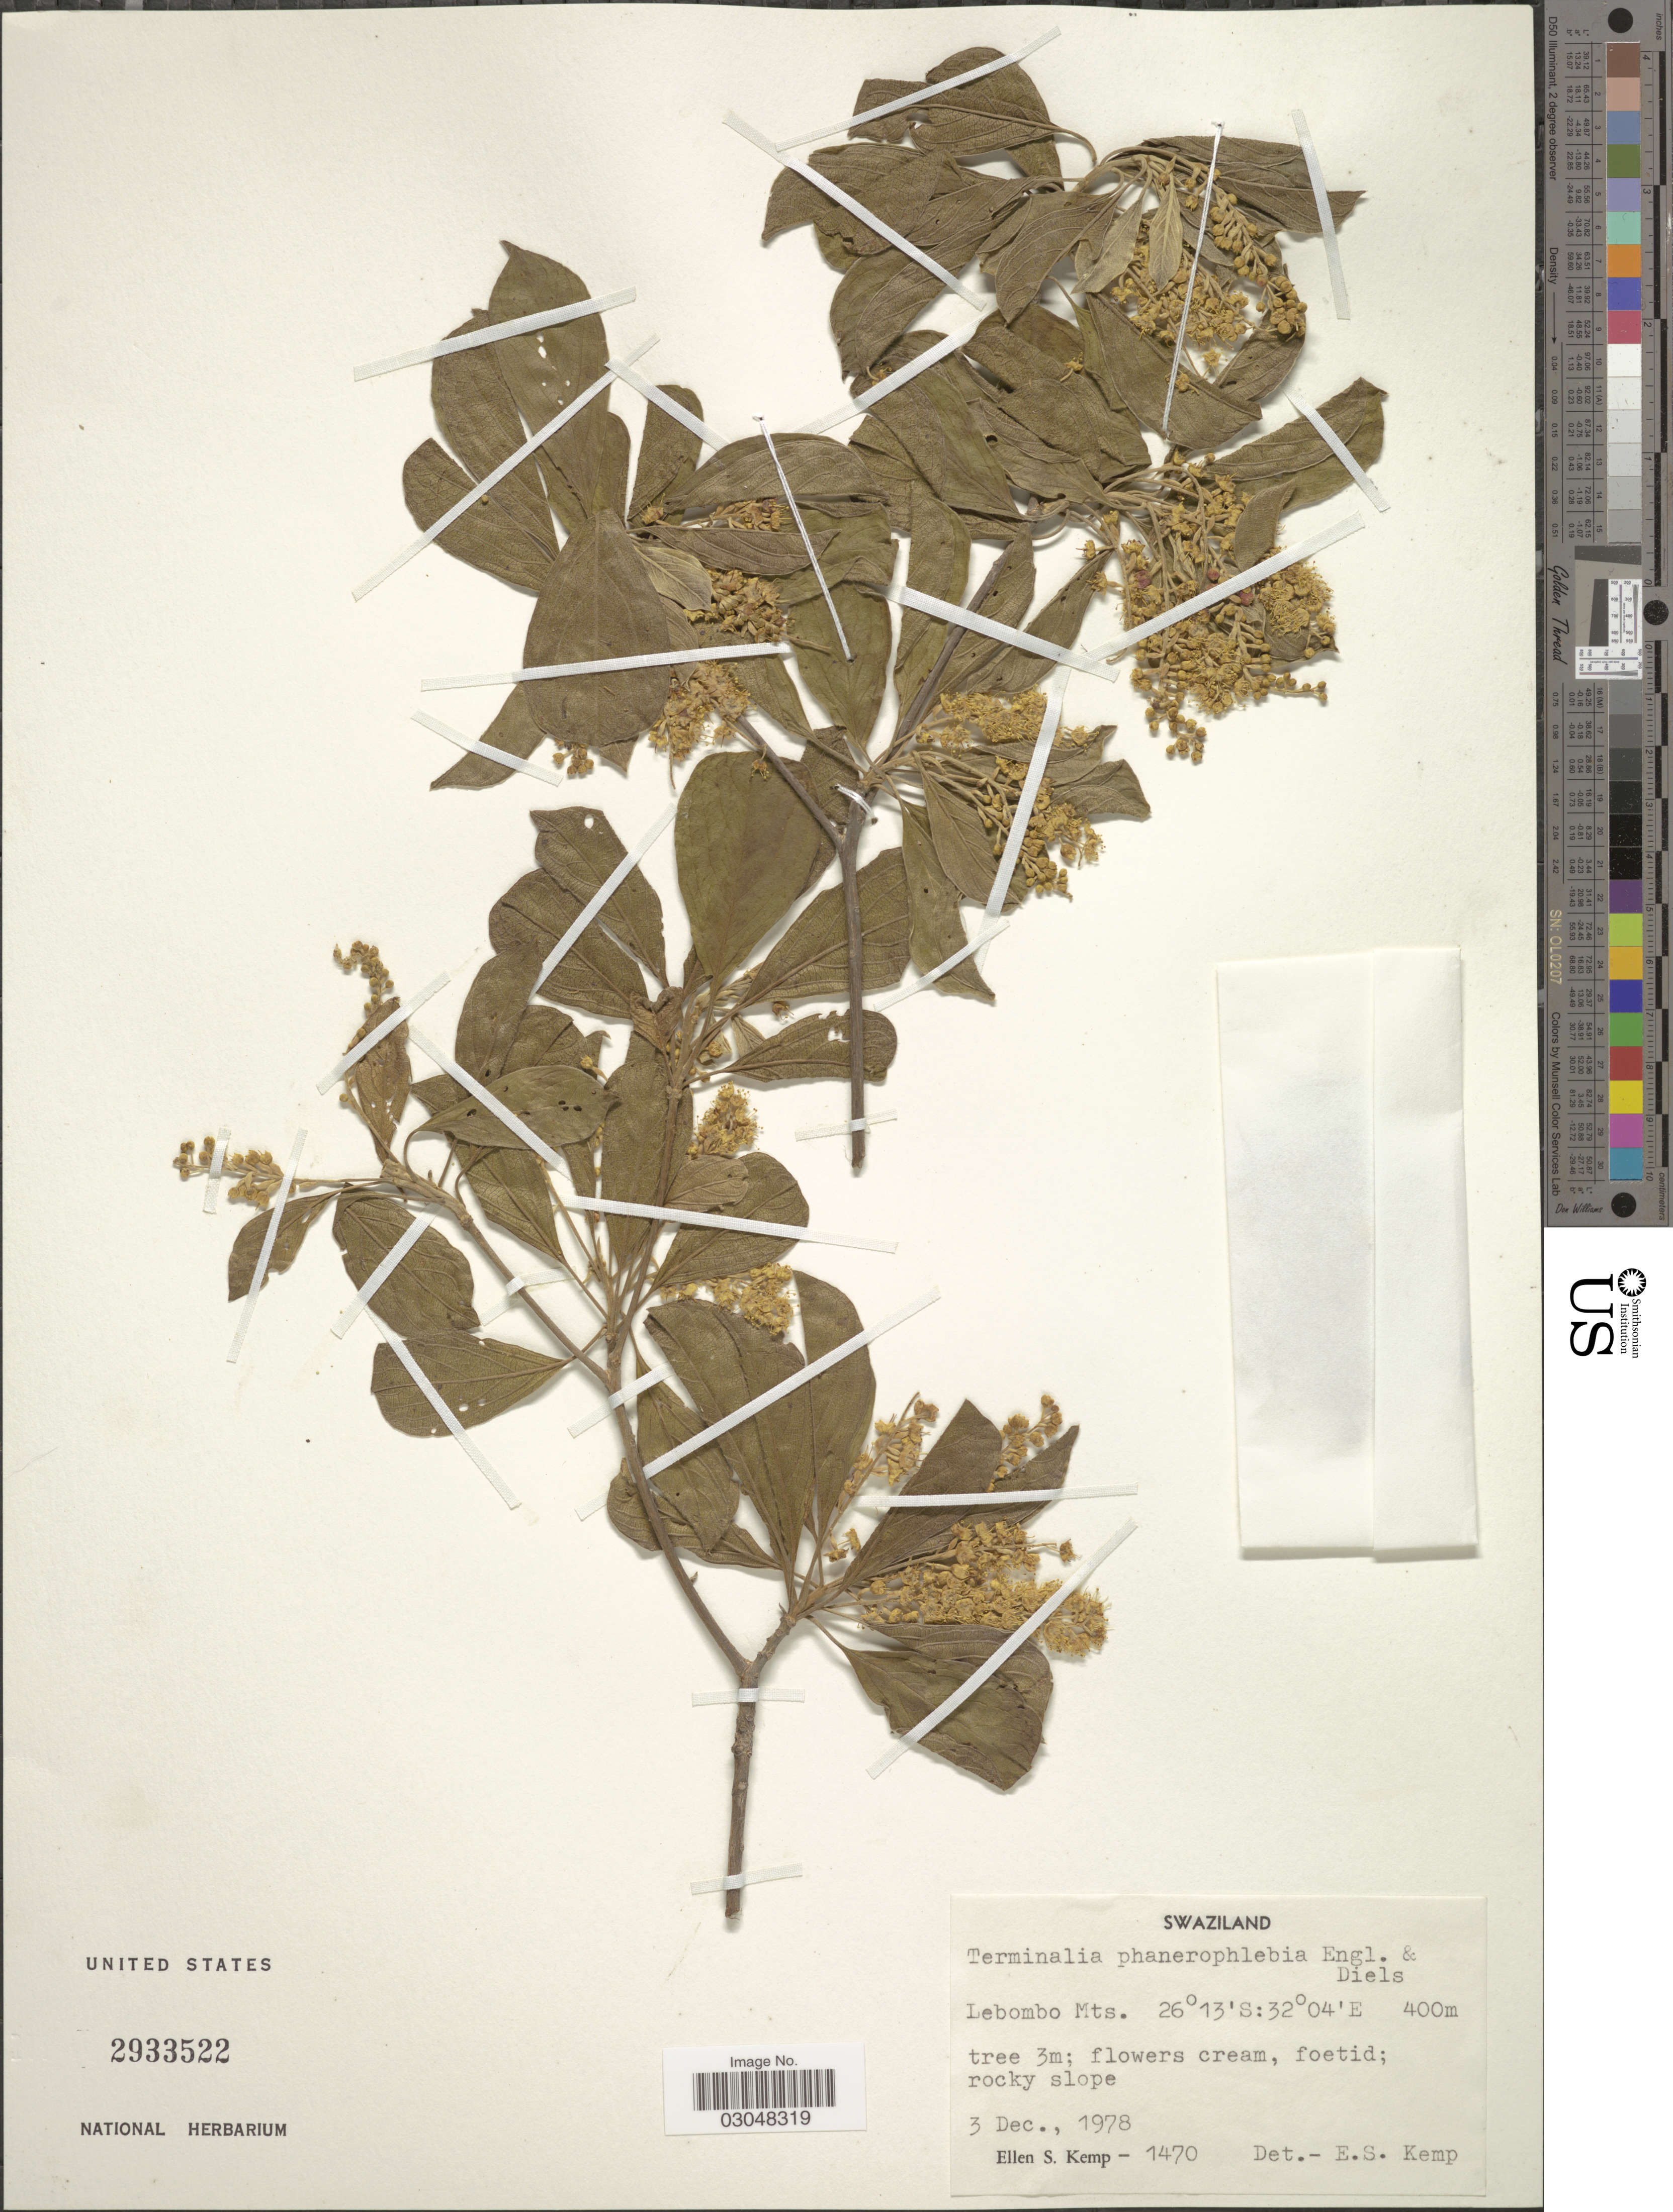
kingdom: Plantae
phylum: Tracheophyta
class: Magnoliopsida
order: Myrtales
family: Combretaceae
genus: Terminalia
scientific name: Terminalia phanerophlebia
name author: Pamp.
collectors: E. S. Kemp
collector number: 1470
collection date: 1978-12-03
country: Eswatini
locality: Lebombo Mts.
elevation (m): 400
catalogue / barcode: US 2933522